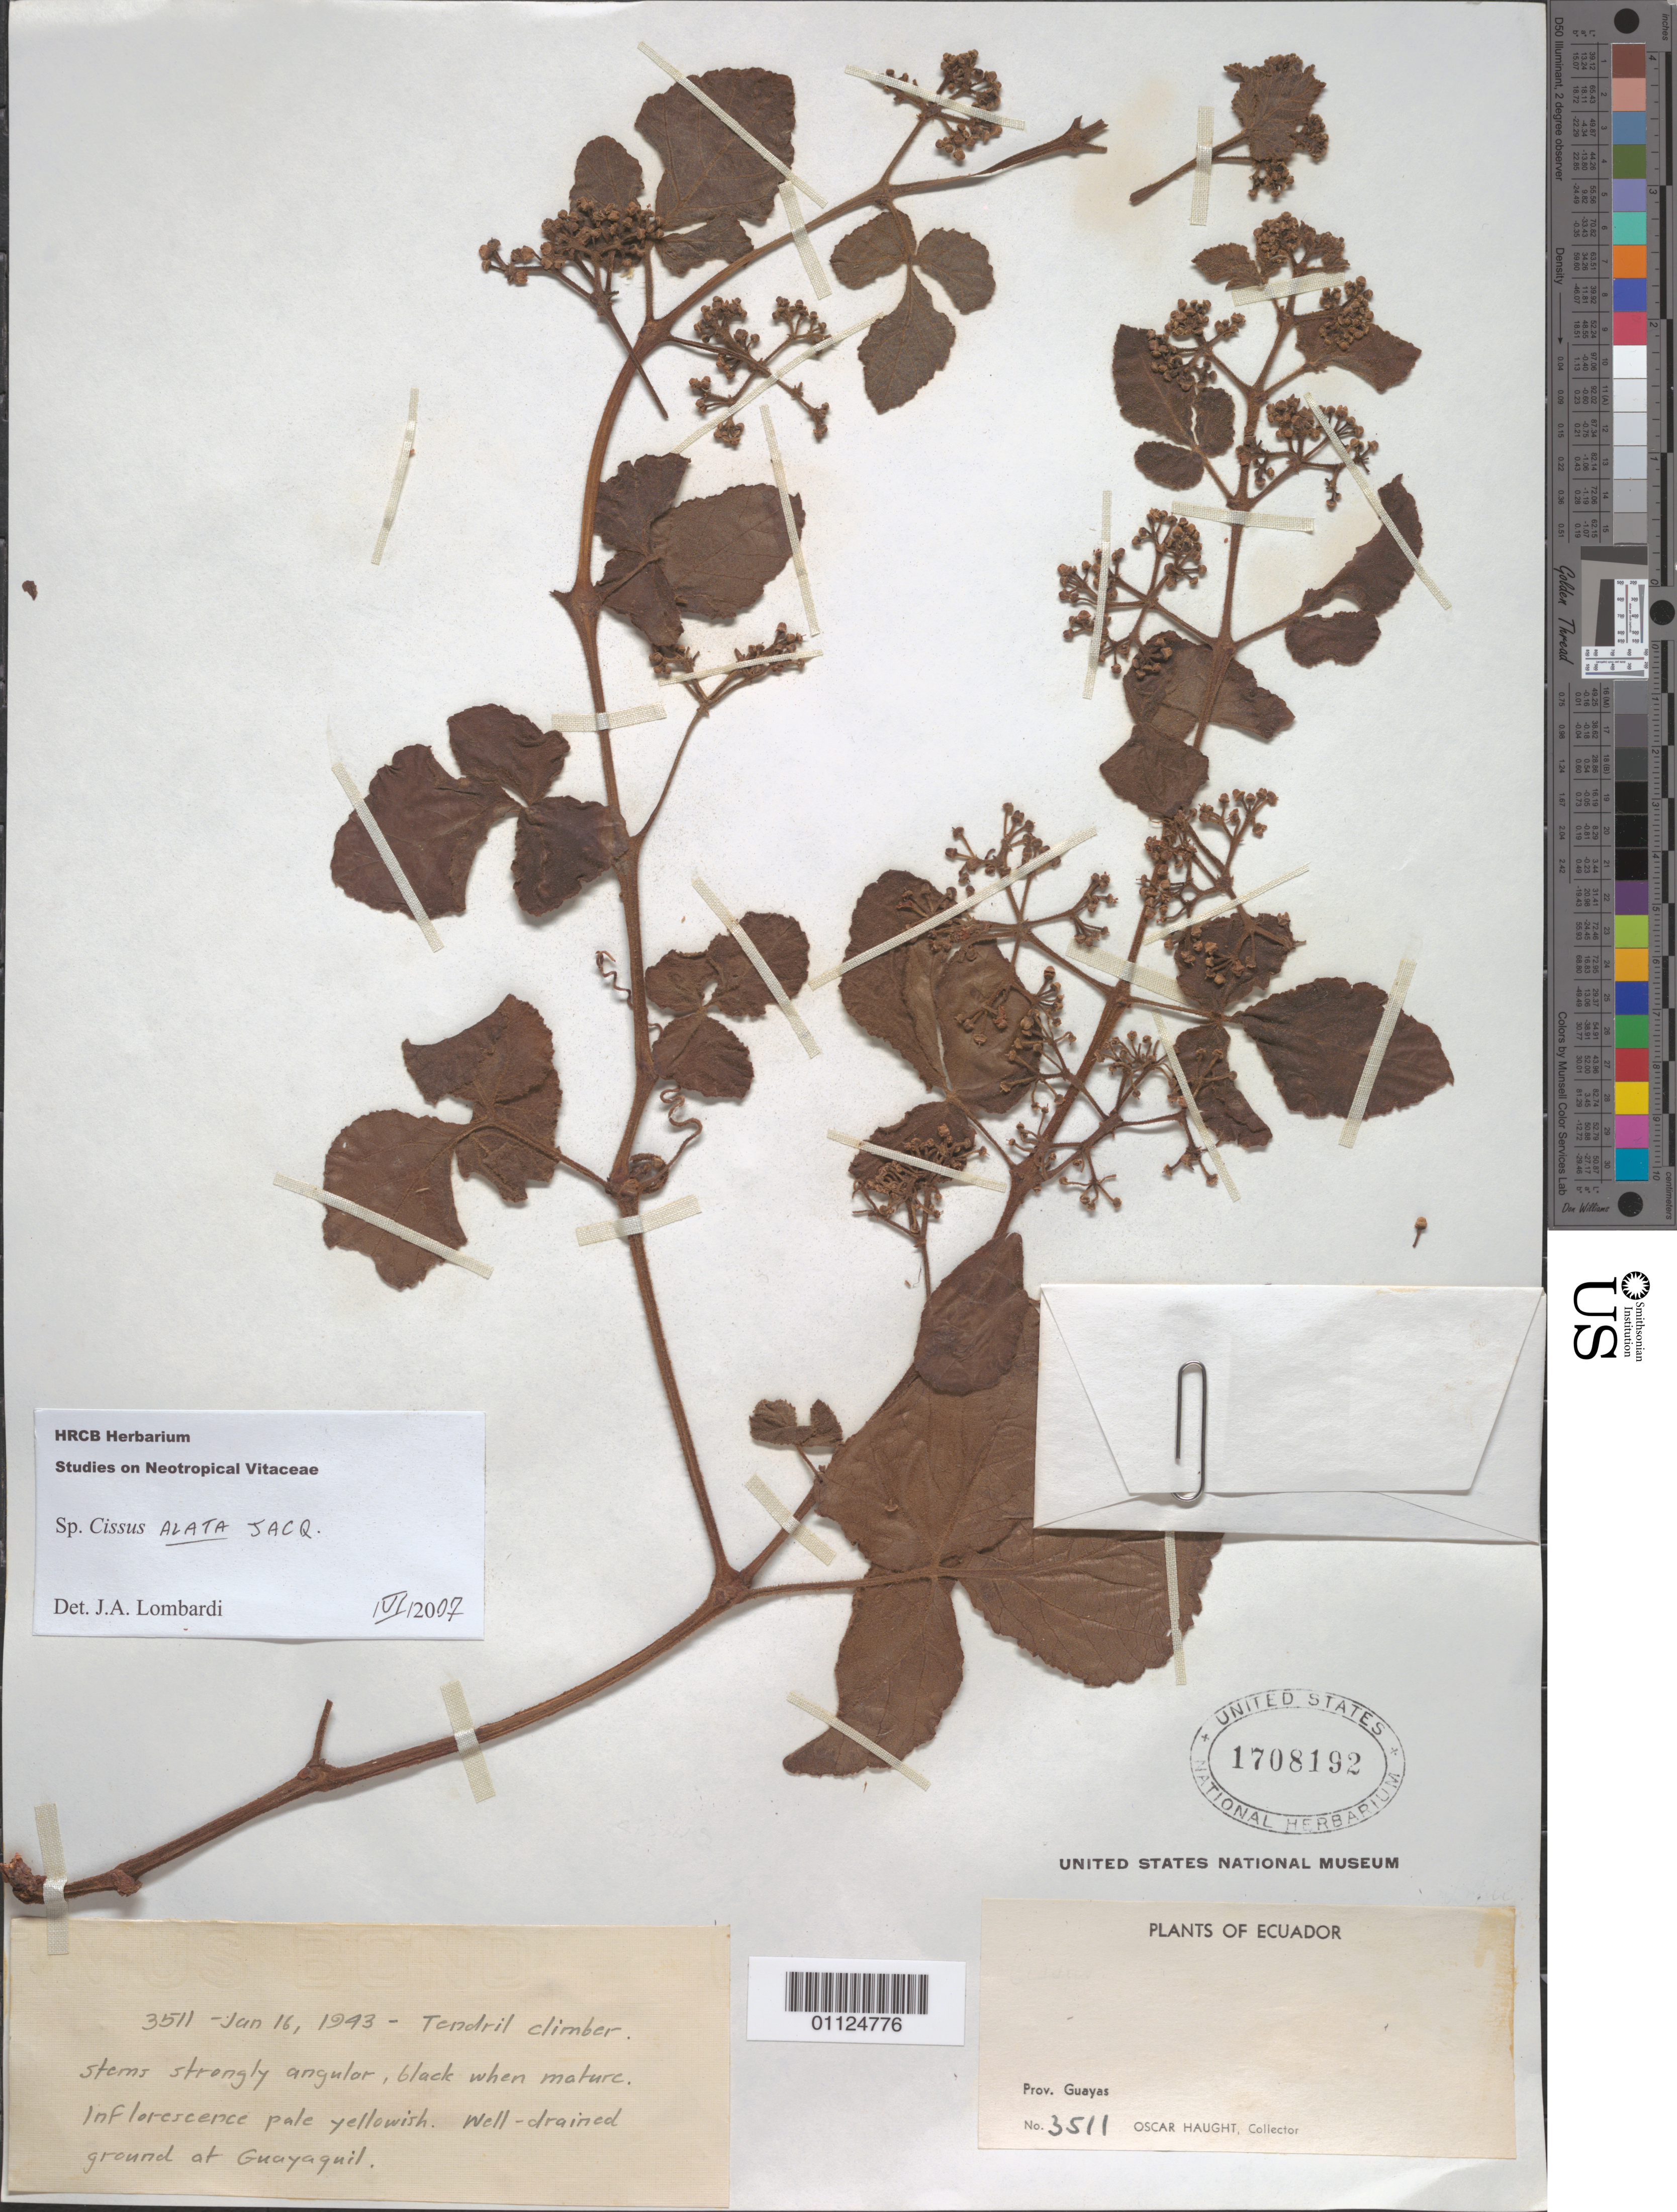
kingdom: Plantae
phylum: Tracheophyta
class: Magnoliopsida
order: Vitales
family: Vitaceae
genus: Cissus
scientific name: Cissus alata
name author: Jacq.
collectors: O. L. Haught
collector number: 3511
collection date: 1943-01-16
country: Ecuador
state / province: Guayas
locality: Guayaquil.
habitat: Tendril climber.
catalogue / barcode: US 1708192